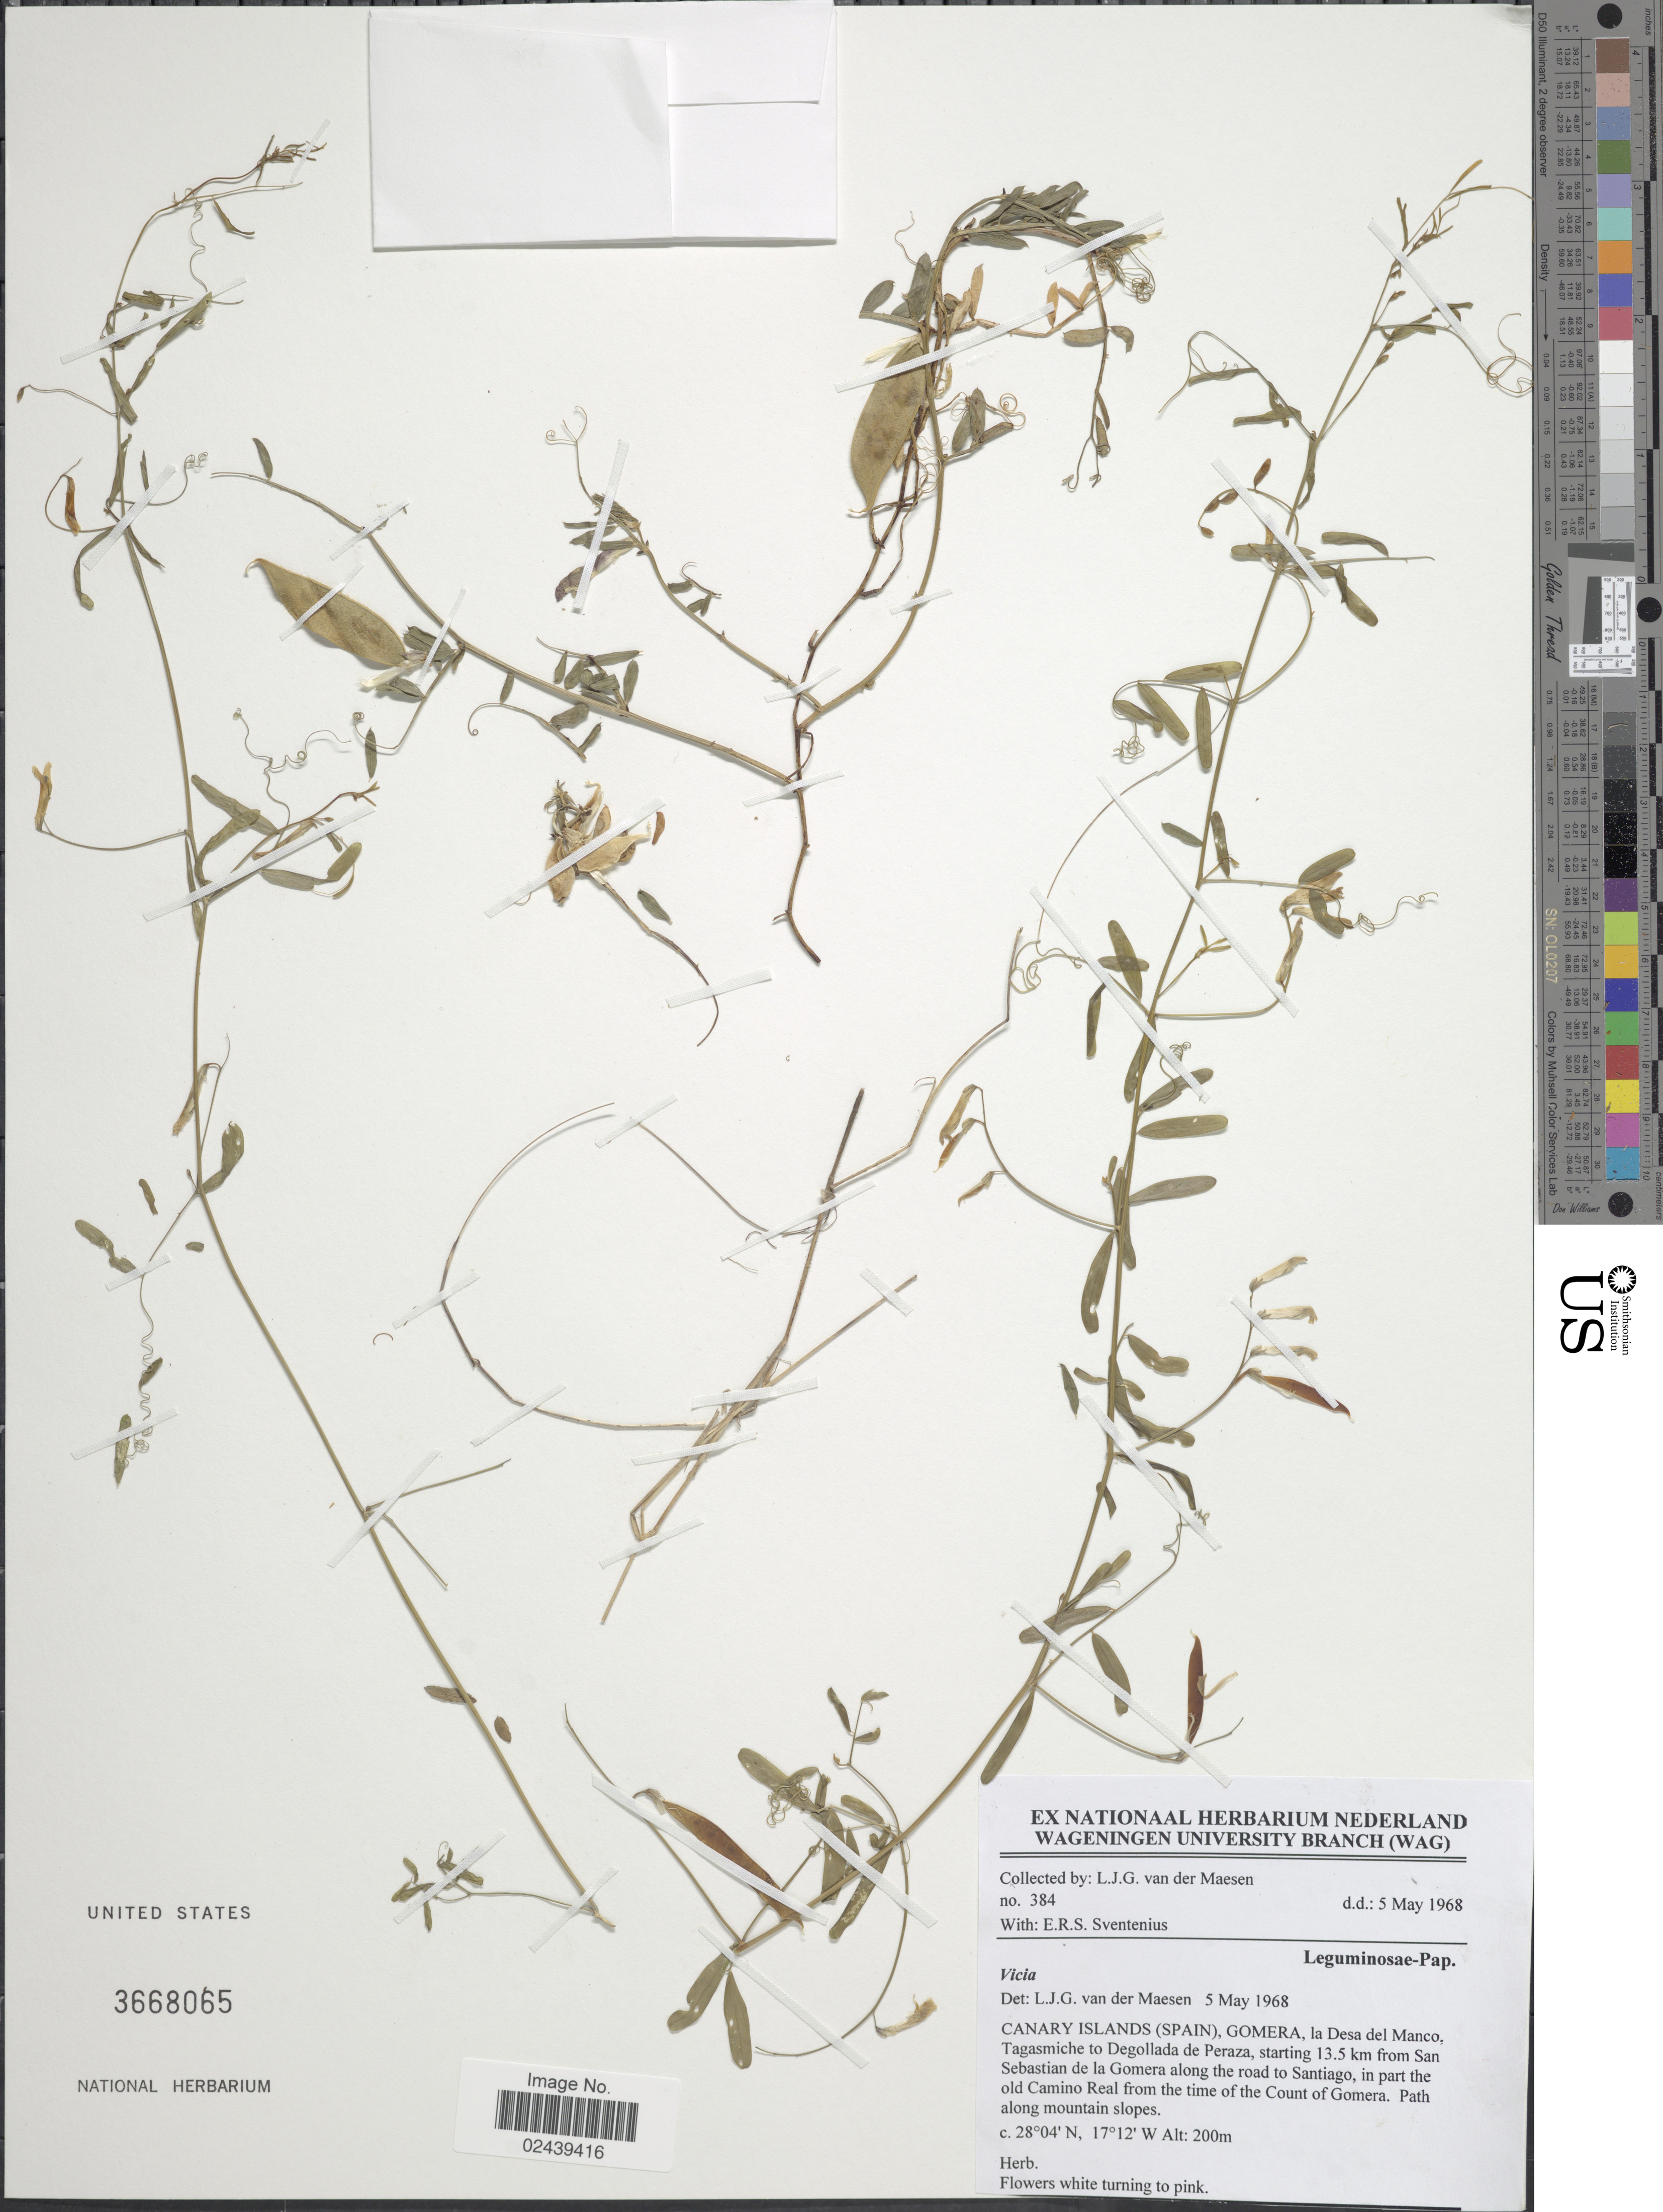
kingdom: Plantae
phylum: Tracheophyta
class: Magnoliopsida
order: Fabales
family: Fabaceae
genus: Vicia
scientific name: Vicia sp.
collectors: L. van der Maesen & E. Sventenius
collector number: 384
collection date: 1968-05-05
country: Spain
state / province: Canarias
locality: Canary Islands (Spain) Gomera, la Desa del Manco, Tagasmiche to Degollada de Peraza, starting 13.5 km from San Sebastian de la Gomera along the road to Santiago, in part the old Camino Real from the time of the Count of Gomera, Path along mountain slopes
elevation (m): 200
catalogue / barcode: US 3668065